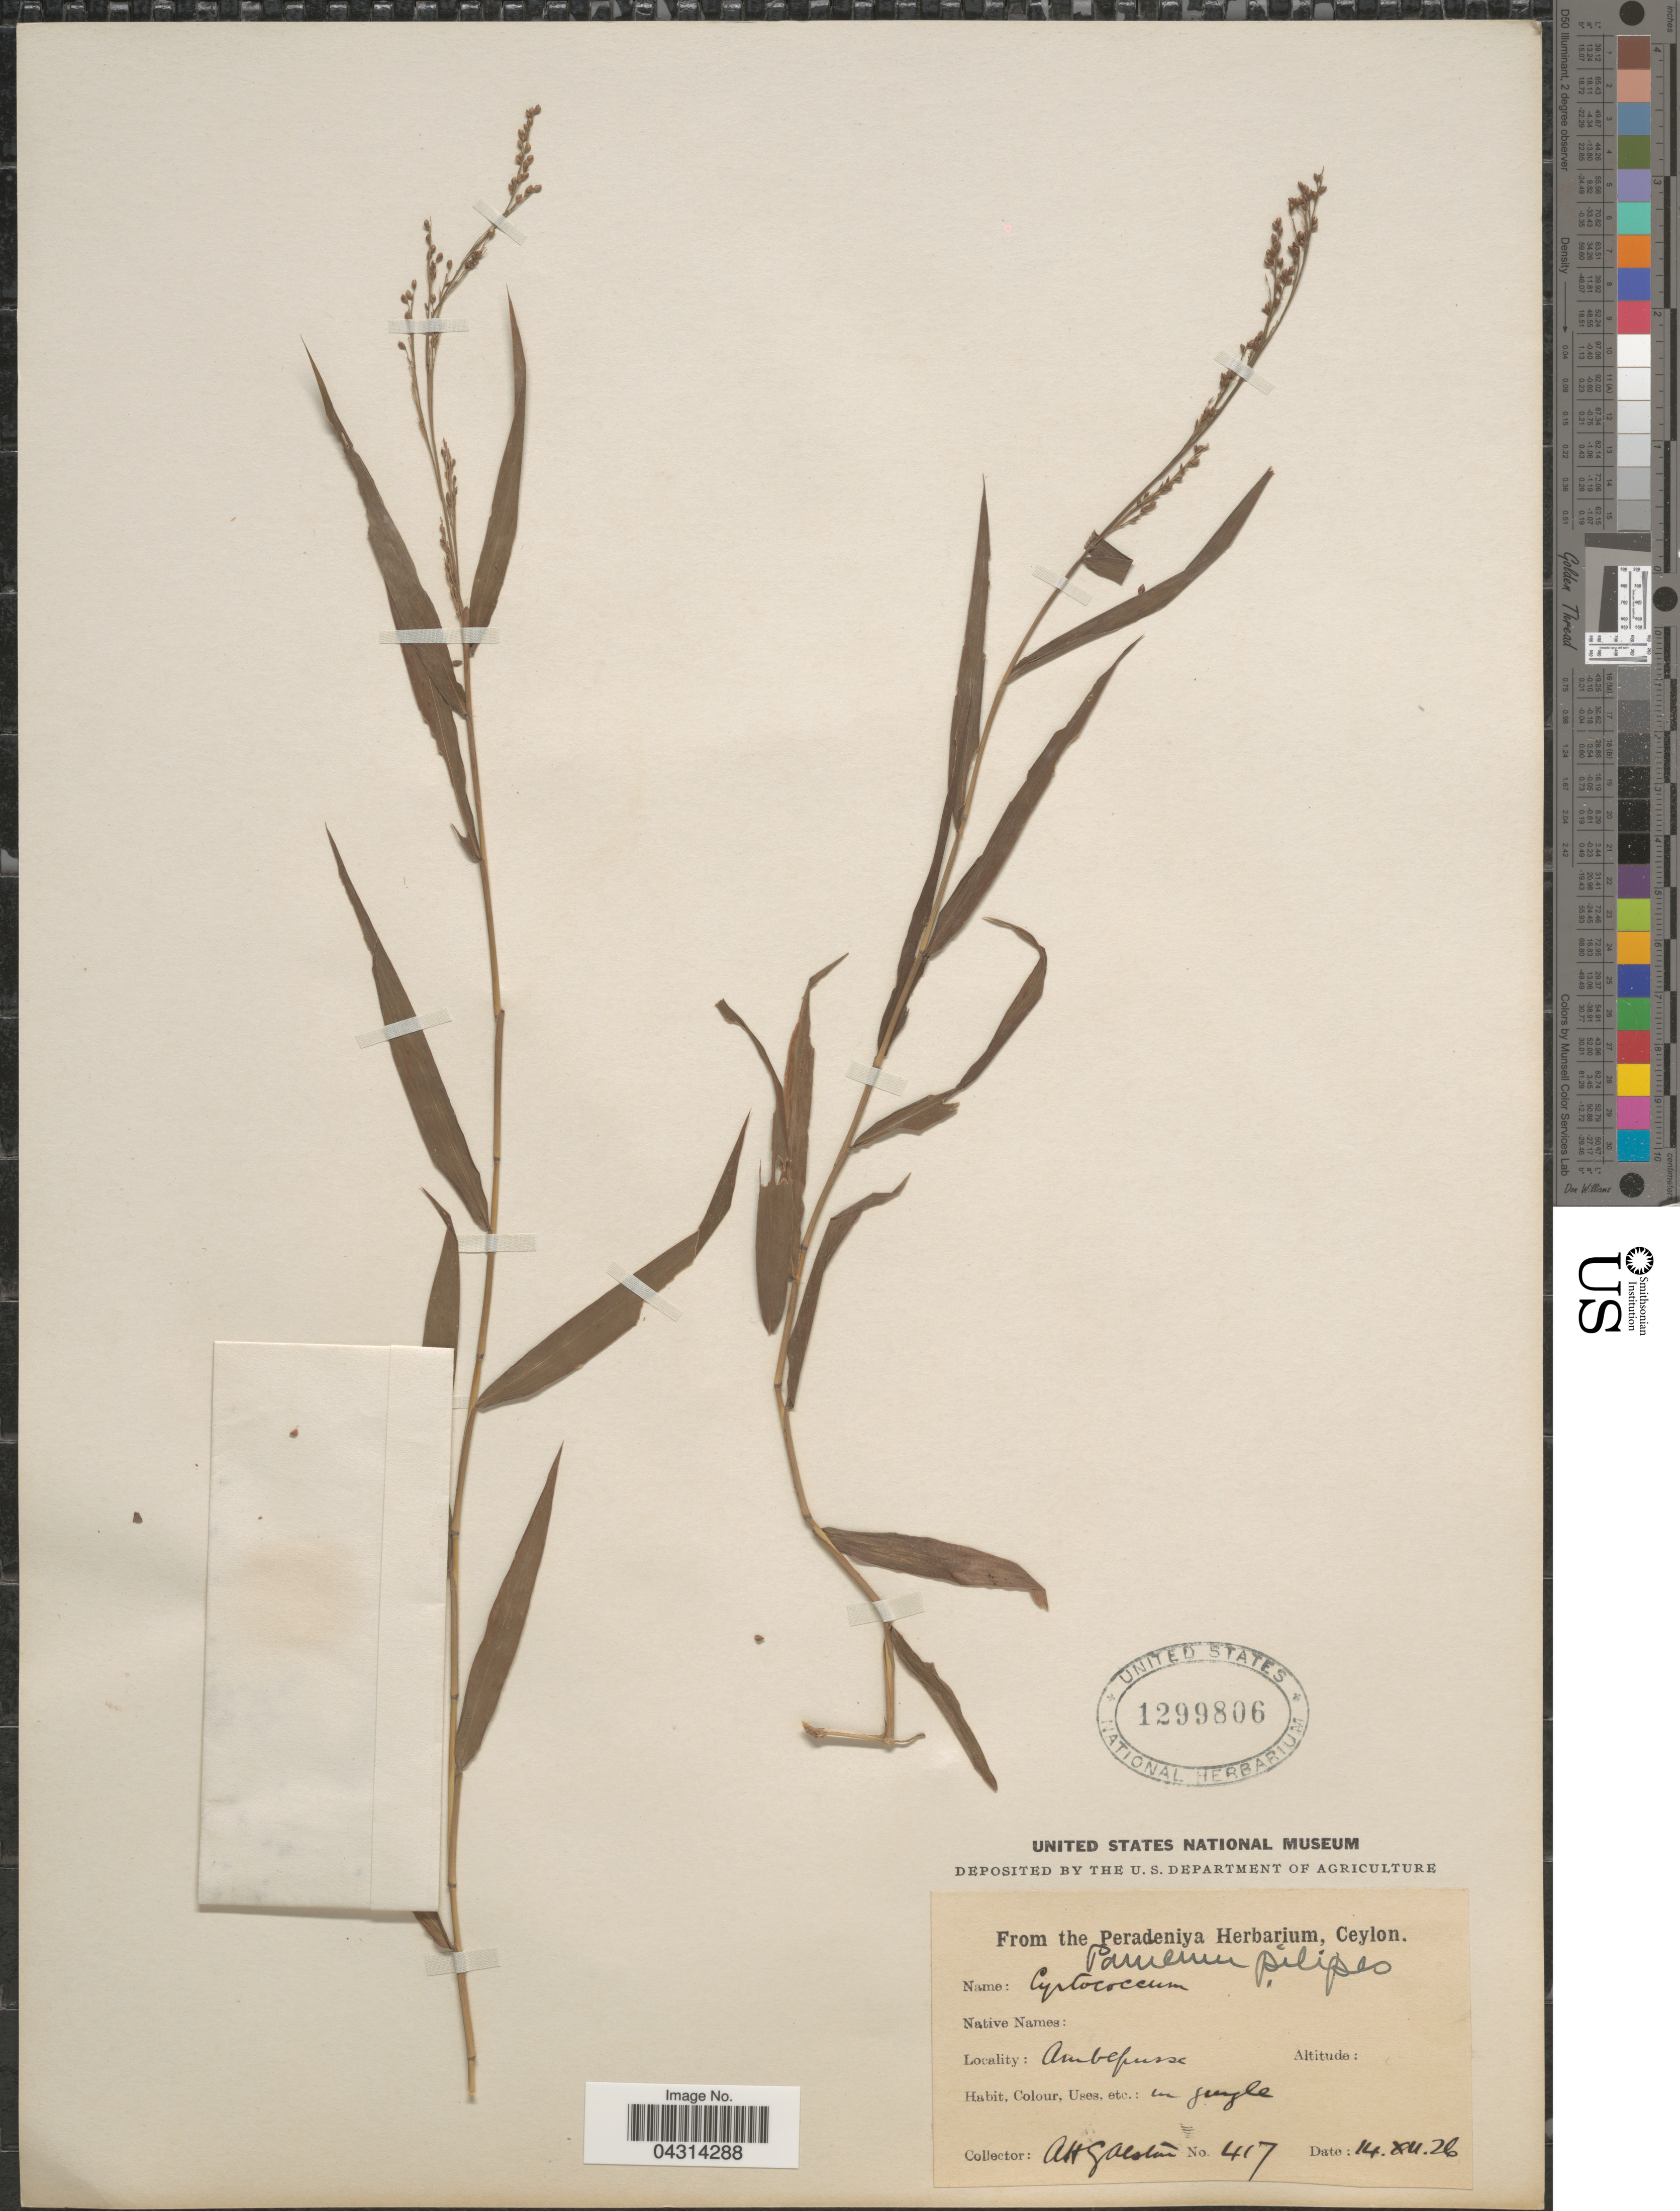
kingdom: Plantae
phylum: Tracheophyta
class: Liliopsida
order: Poales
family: Poaceae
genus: Cyrtococcum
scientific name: Cyrtococcum oxyphyllum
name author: (Steud.) Stapf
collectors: A. Galston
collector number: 417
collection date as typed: Transcribed d/m/y: 14/12/26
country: Sri Lanka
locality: Ambepussa.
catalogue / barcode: US 1299806